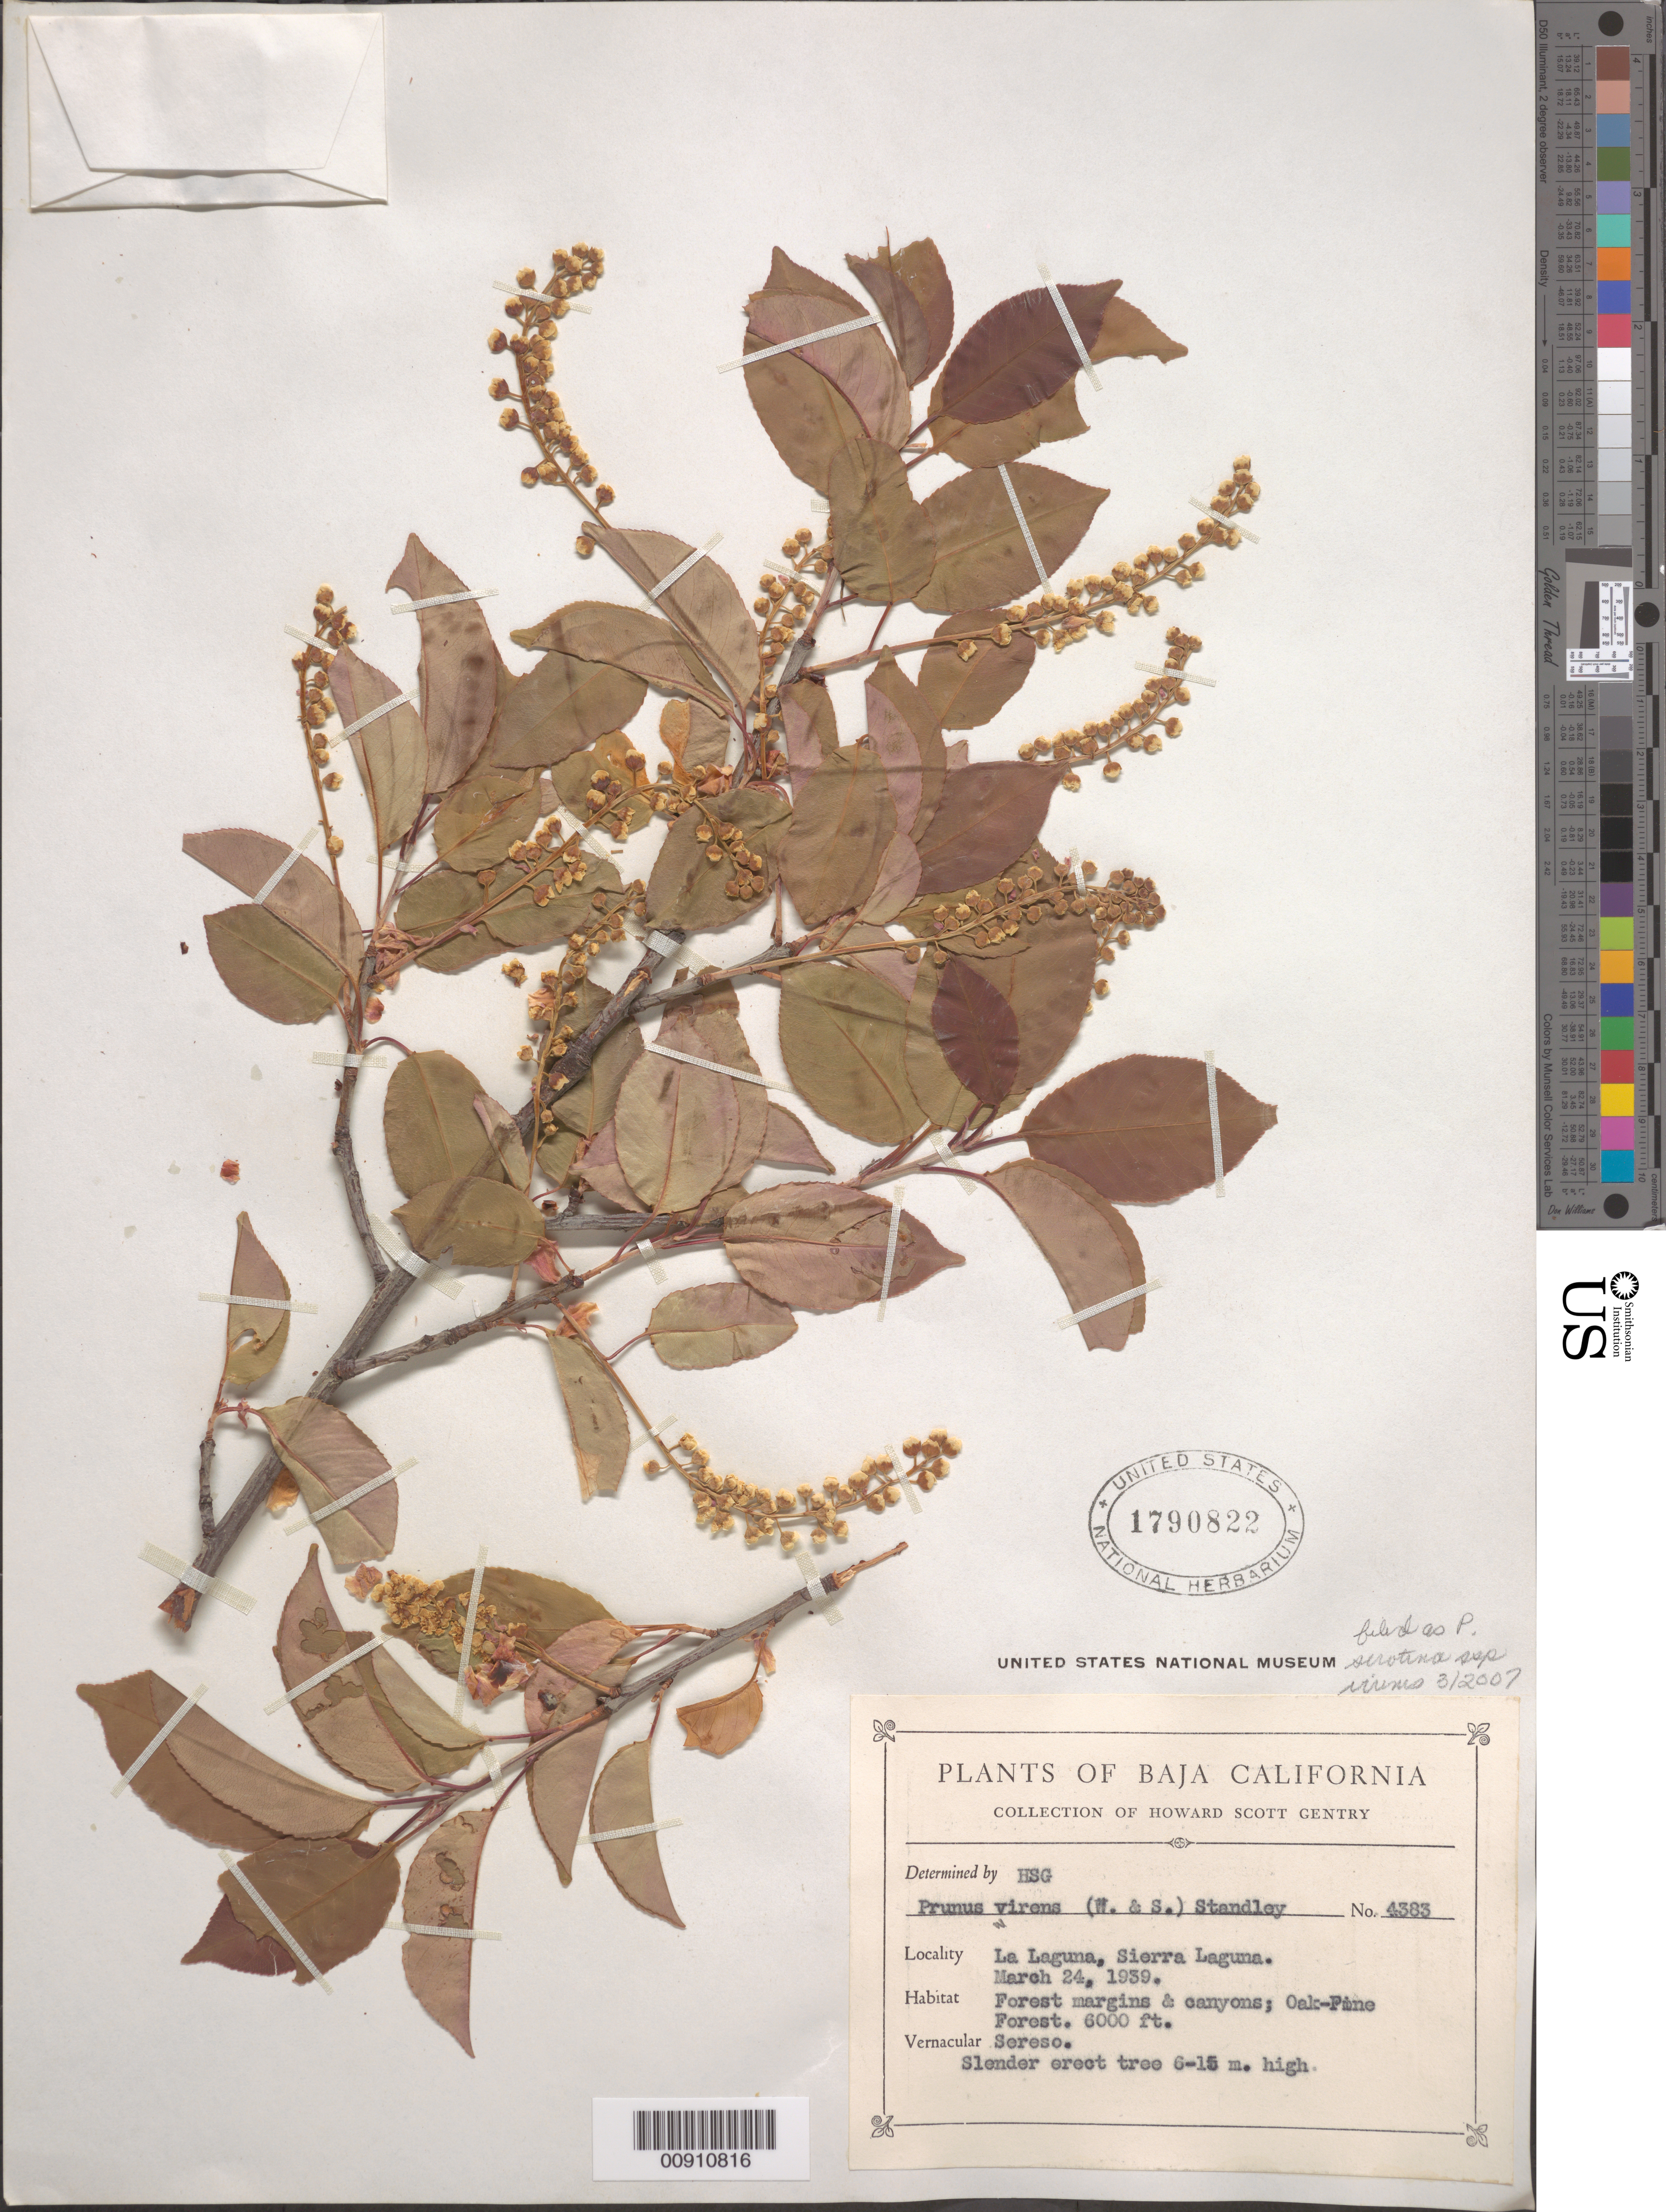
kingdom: Plantae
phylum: Tracheophyta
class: Magnoliopsida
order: Rosales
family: Rosaceae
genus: Prunus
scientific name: Prunus serotina var. rufula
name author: (Wooton & Standl.) McVaugh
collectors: H. S. Gentry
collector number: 4383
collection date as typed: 24 Mar 1939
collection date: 1939-03-24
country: Mexico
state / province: Baja California Sur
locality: La Laguna, Sierra Laguna.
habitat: Forest margins & canyons; Oak-Pine Forest.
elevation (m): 1829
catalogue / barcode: US 1790822